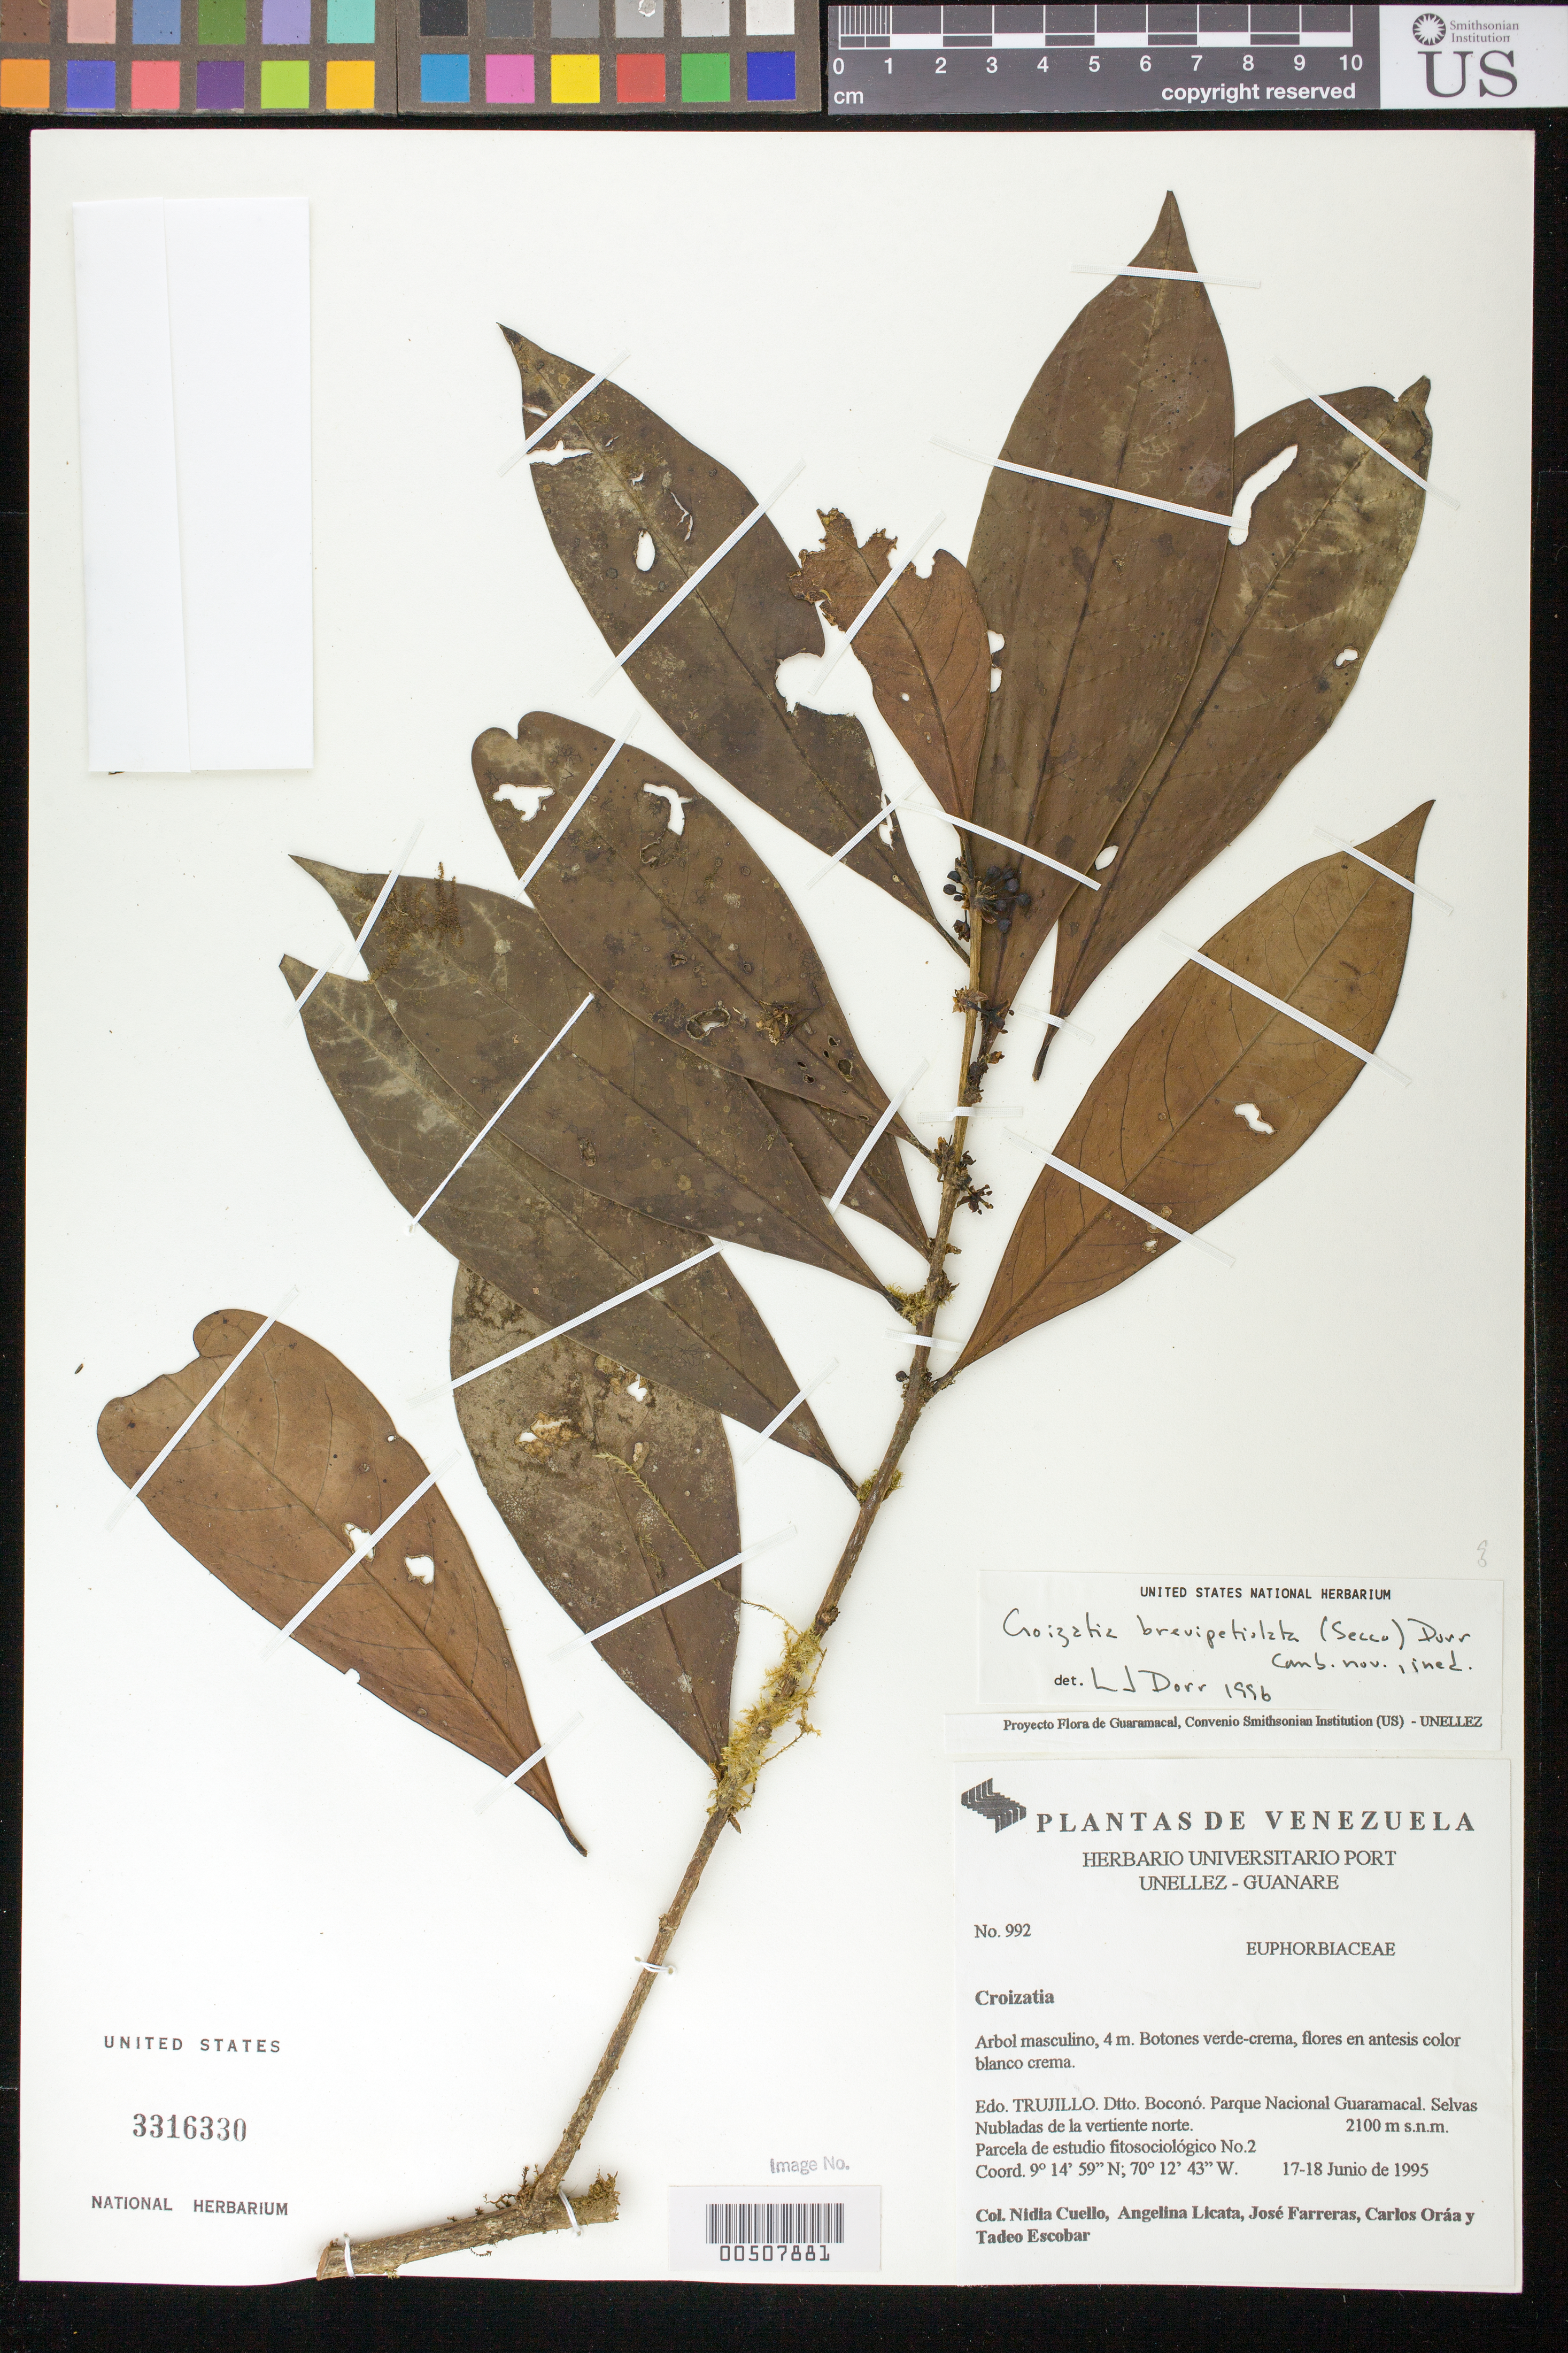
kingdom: Plantae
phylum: Tracheophyta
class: Magnoliopsida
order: Malpighiales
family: Phyllanthaceae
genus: Croizatia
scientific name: Croizatia brevipetiolata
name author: (Secco) Dorr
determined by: Dorr, L. J., (BOT), Smithsonian Institution - National Museum of Natural History (UNITED STATES)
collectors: N. L. Cuello, A. Licata, J. Farreras, C. Oráa & T. Escobar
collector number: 992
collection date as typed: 17 Jun 1995 to 18 Jun 1995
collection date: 1995-06-17/1995-06-18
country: Venezuela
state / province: Trujillo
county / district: Boconó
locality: Parque Nacional Guaramacal, vertiente N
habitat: Selvas Nubladas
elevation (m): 2100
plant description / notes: PORT, US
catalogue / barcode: US 3316330